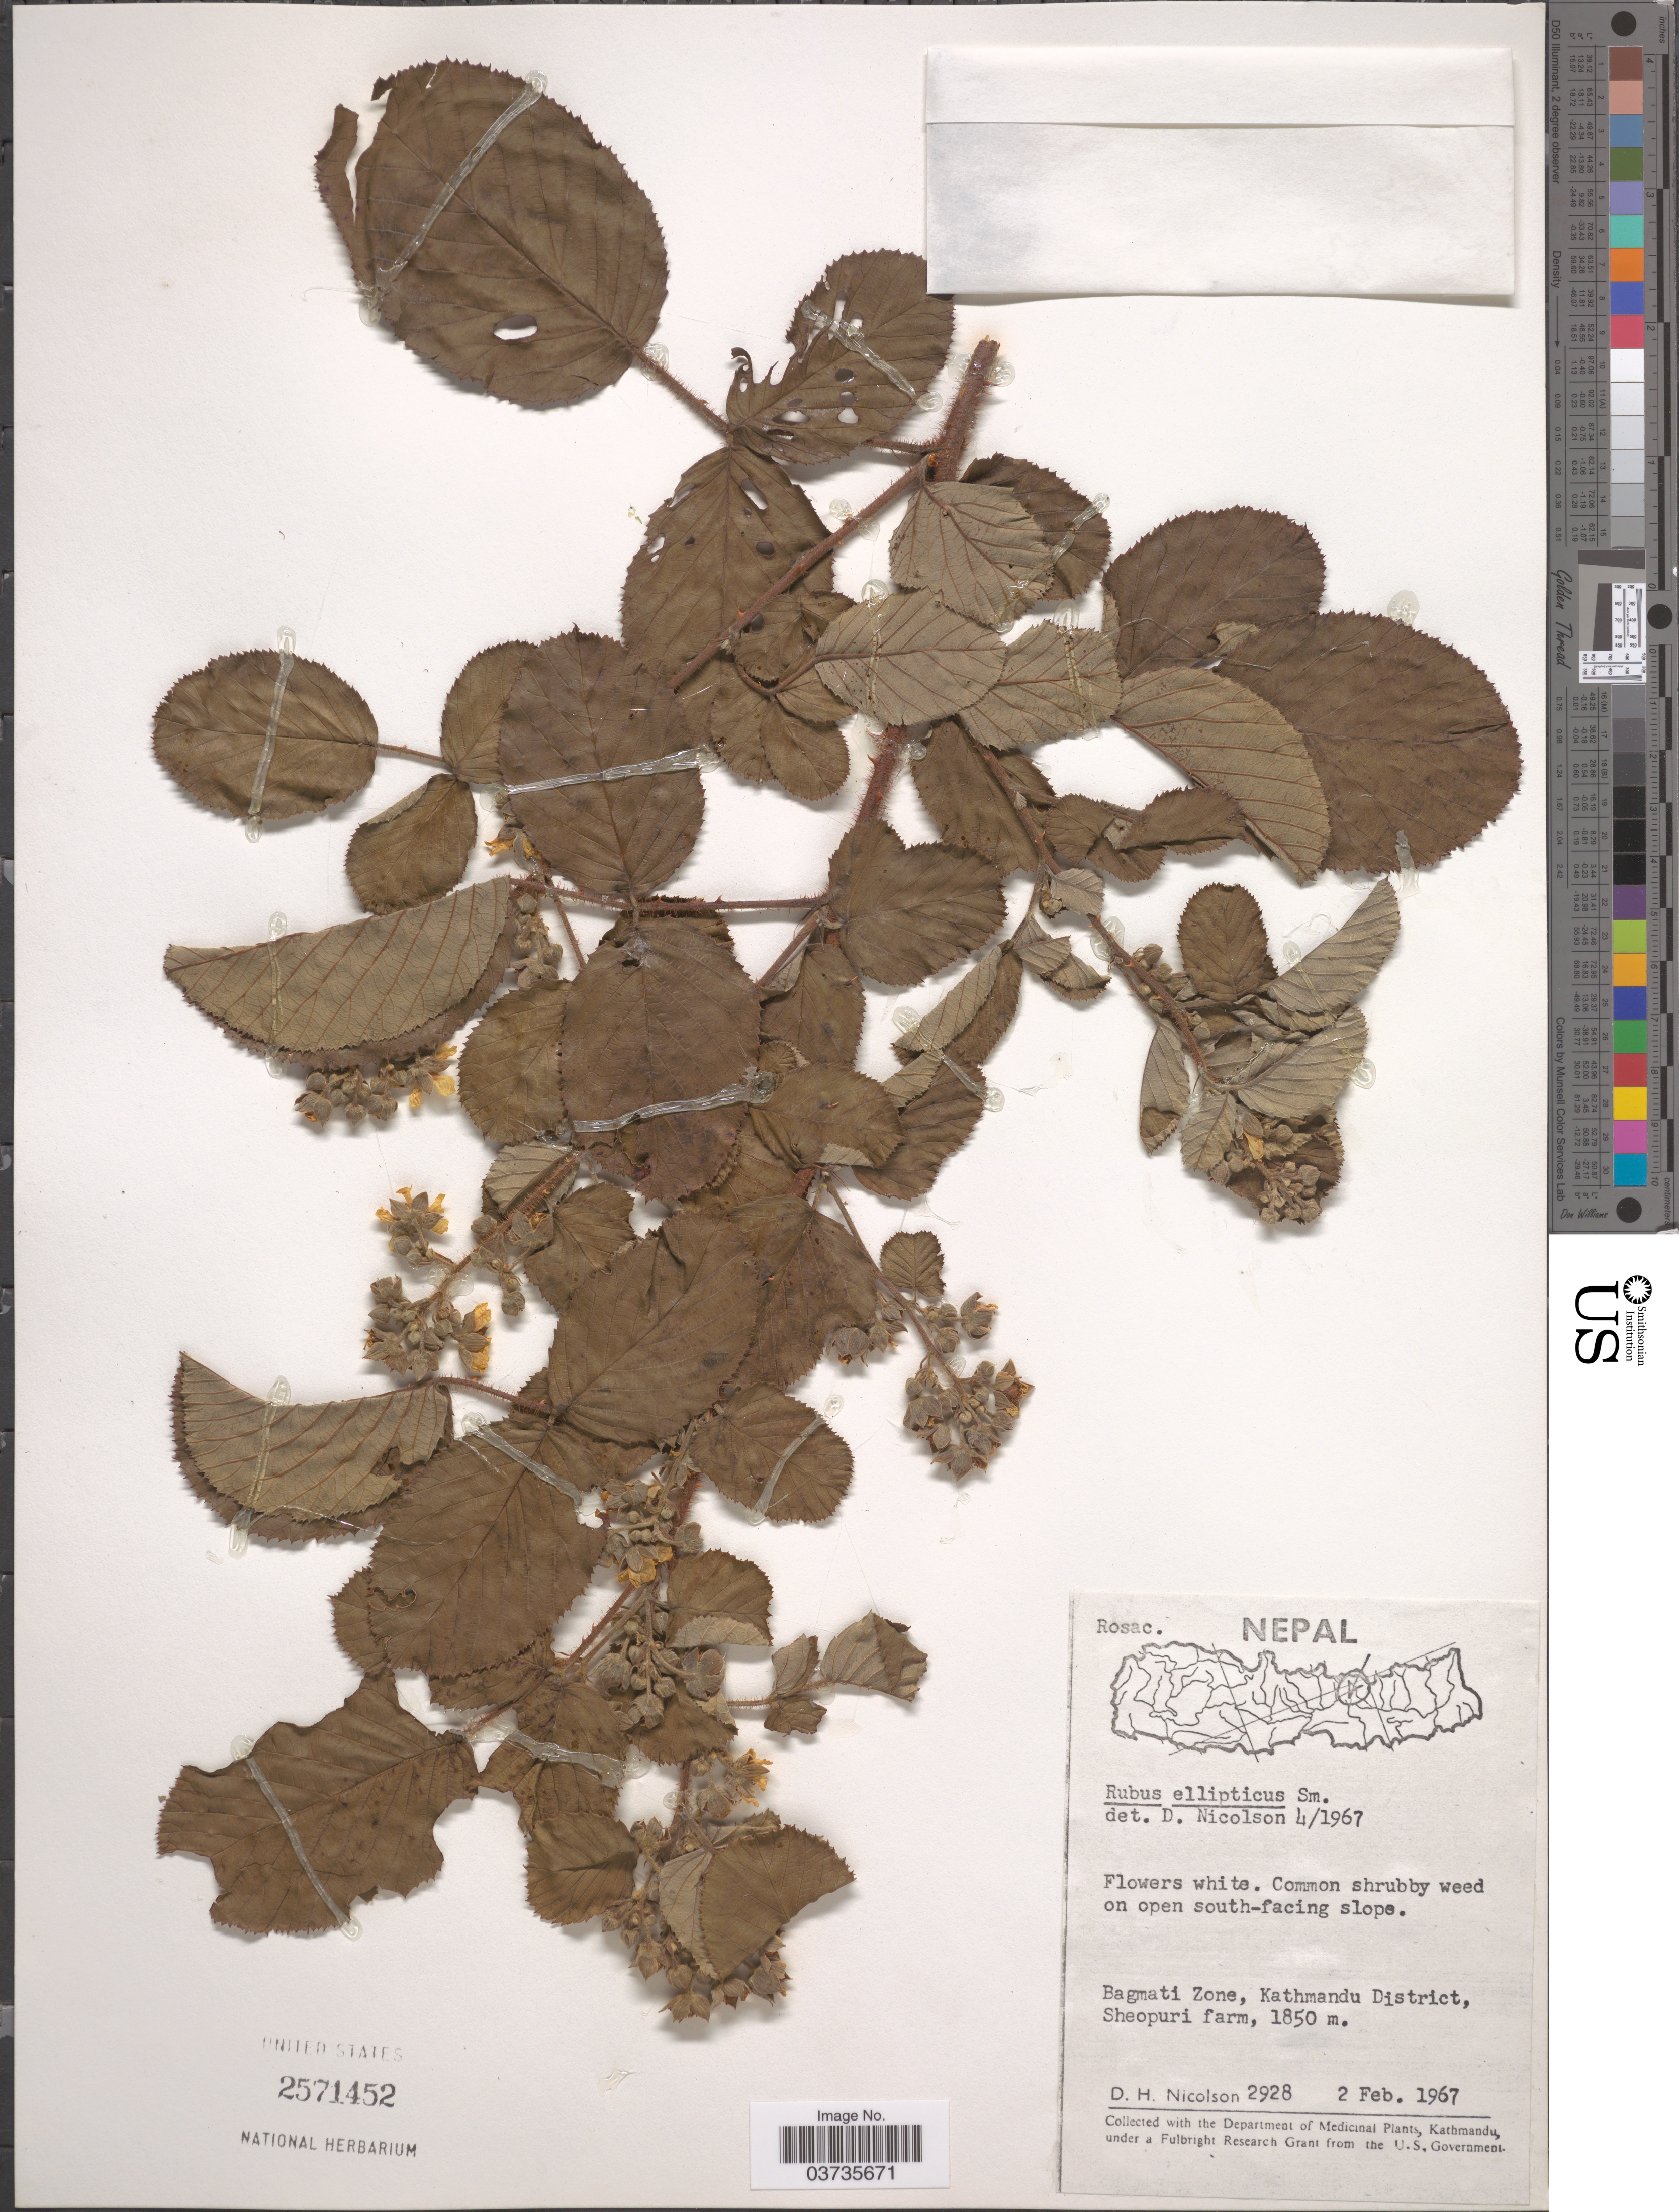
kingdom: Plantae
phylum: Tracheophyta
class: Magnoliopsida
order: Rosales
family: Rosaceae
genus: Rubus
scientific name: Rubus ellipticus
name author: Sm.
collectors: D. H. Nicolson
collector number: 2928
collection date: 1967-02-02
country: Nepal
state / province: Bagmati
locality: Bagmati Zone, Kathmandu District, Sheopuri farm.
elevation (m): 1850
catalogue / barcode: US 2571452